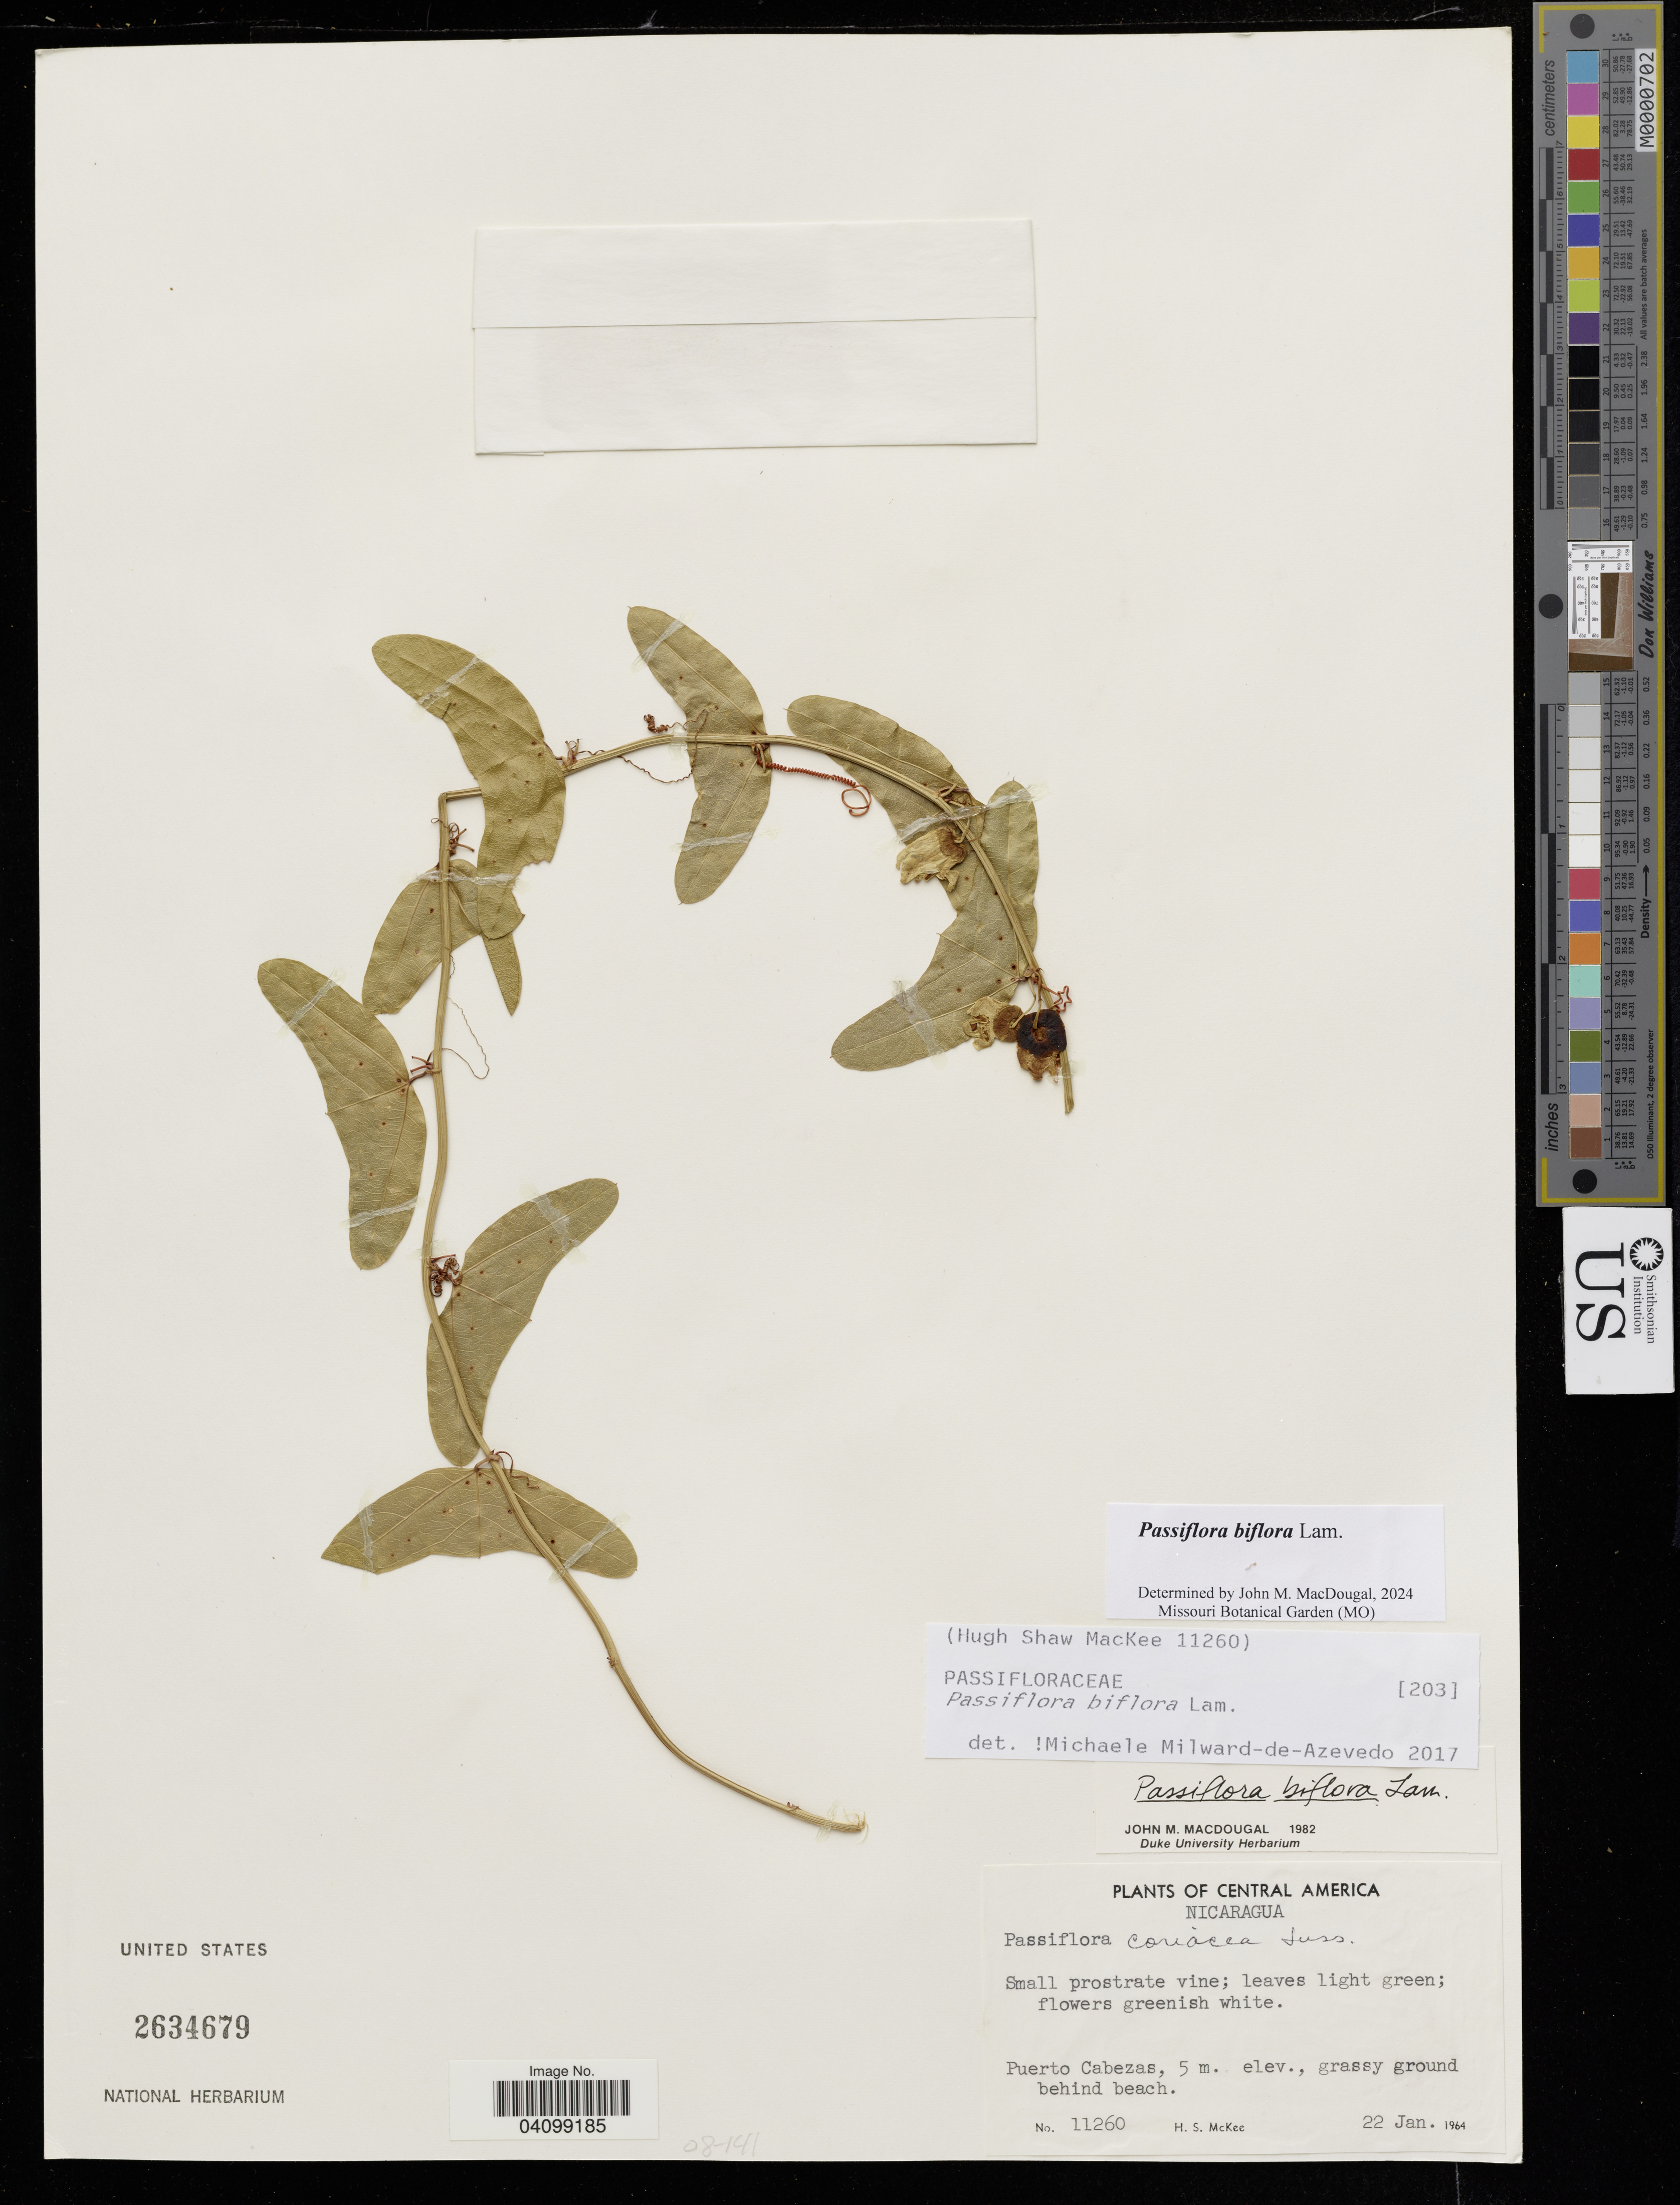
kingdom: Plantae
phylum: Tracheophyta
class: Magnoliopsida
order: Malpighiales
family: Passifloraceae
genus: Passiflora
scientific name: Passiflora biflora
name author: Lam.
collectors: H. S. McKee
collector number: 11260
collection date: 1964-01-22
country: Nicaragua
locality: Puerto Cabezas.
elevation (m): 5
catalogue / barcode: US 2634679